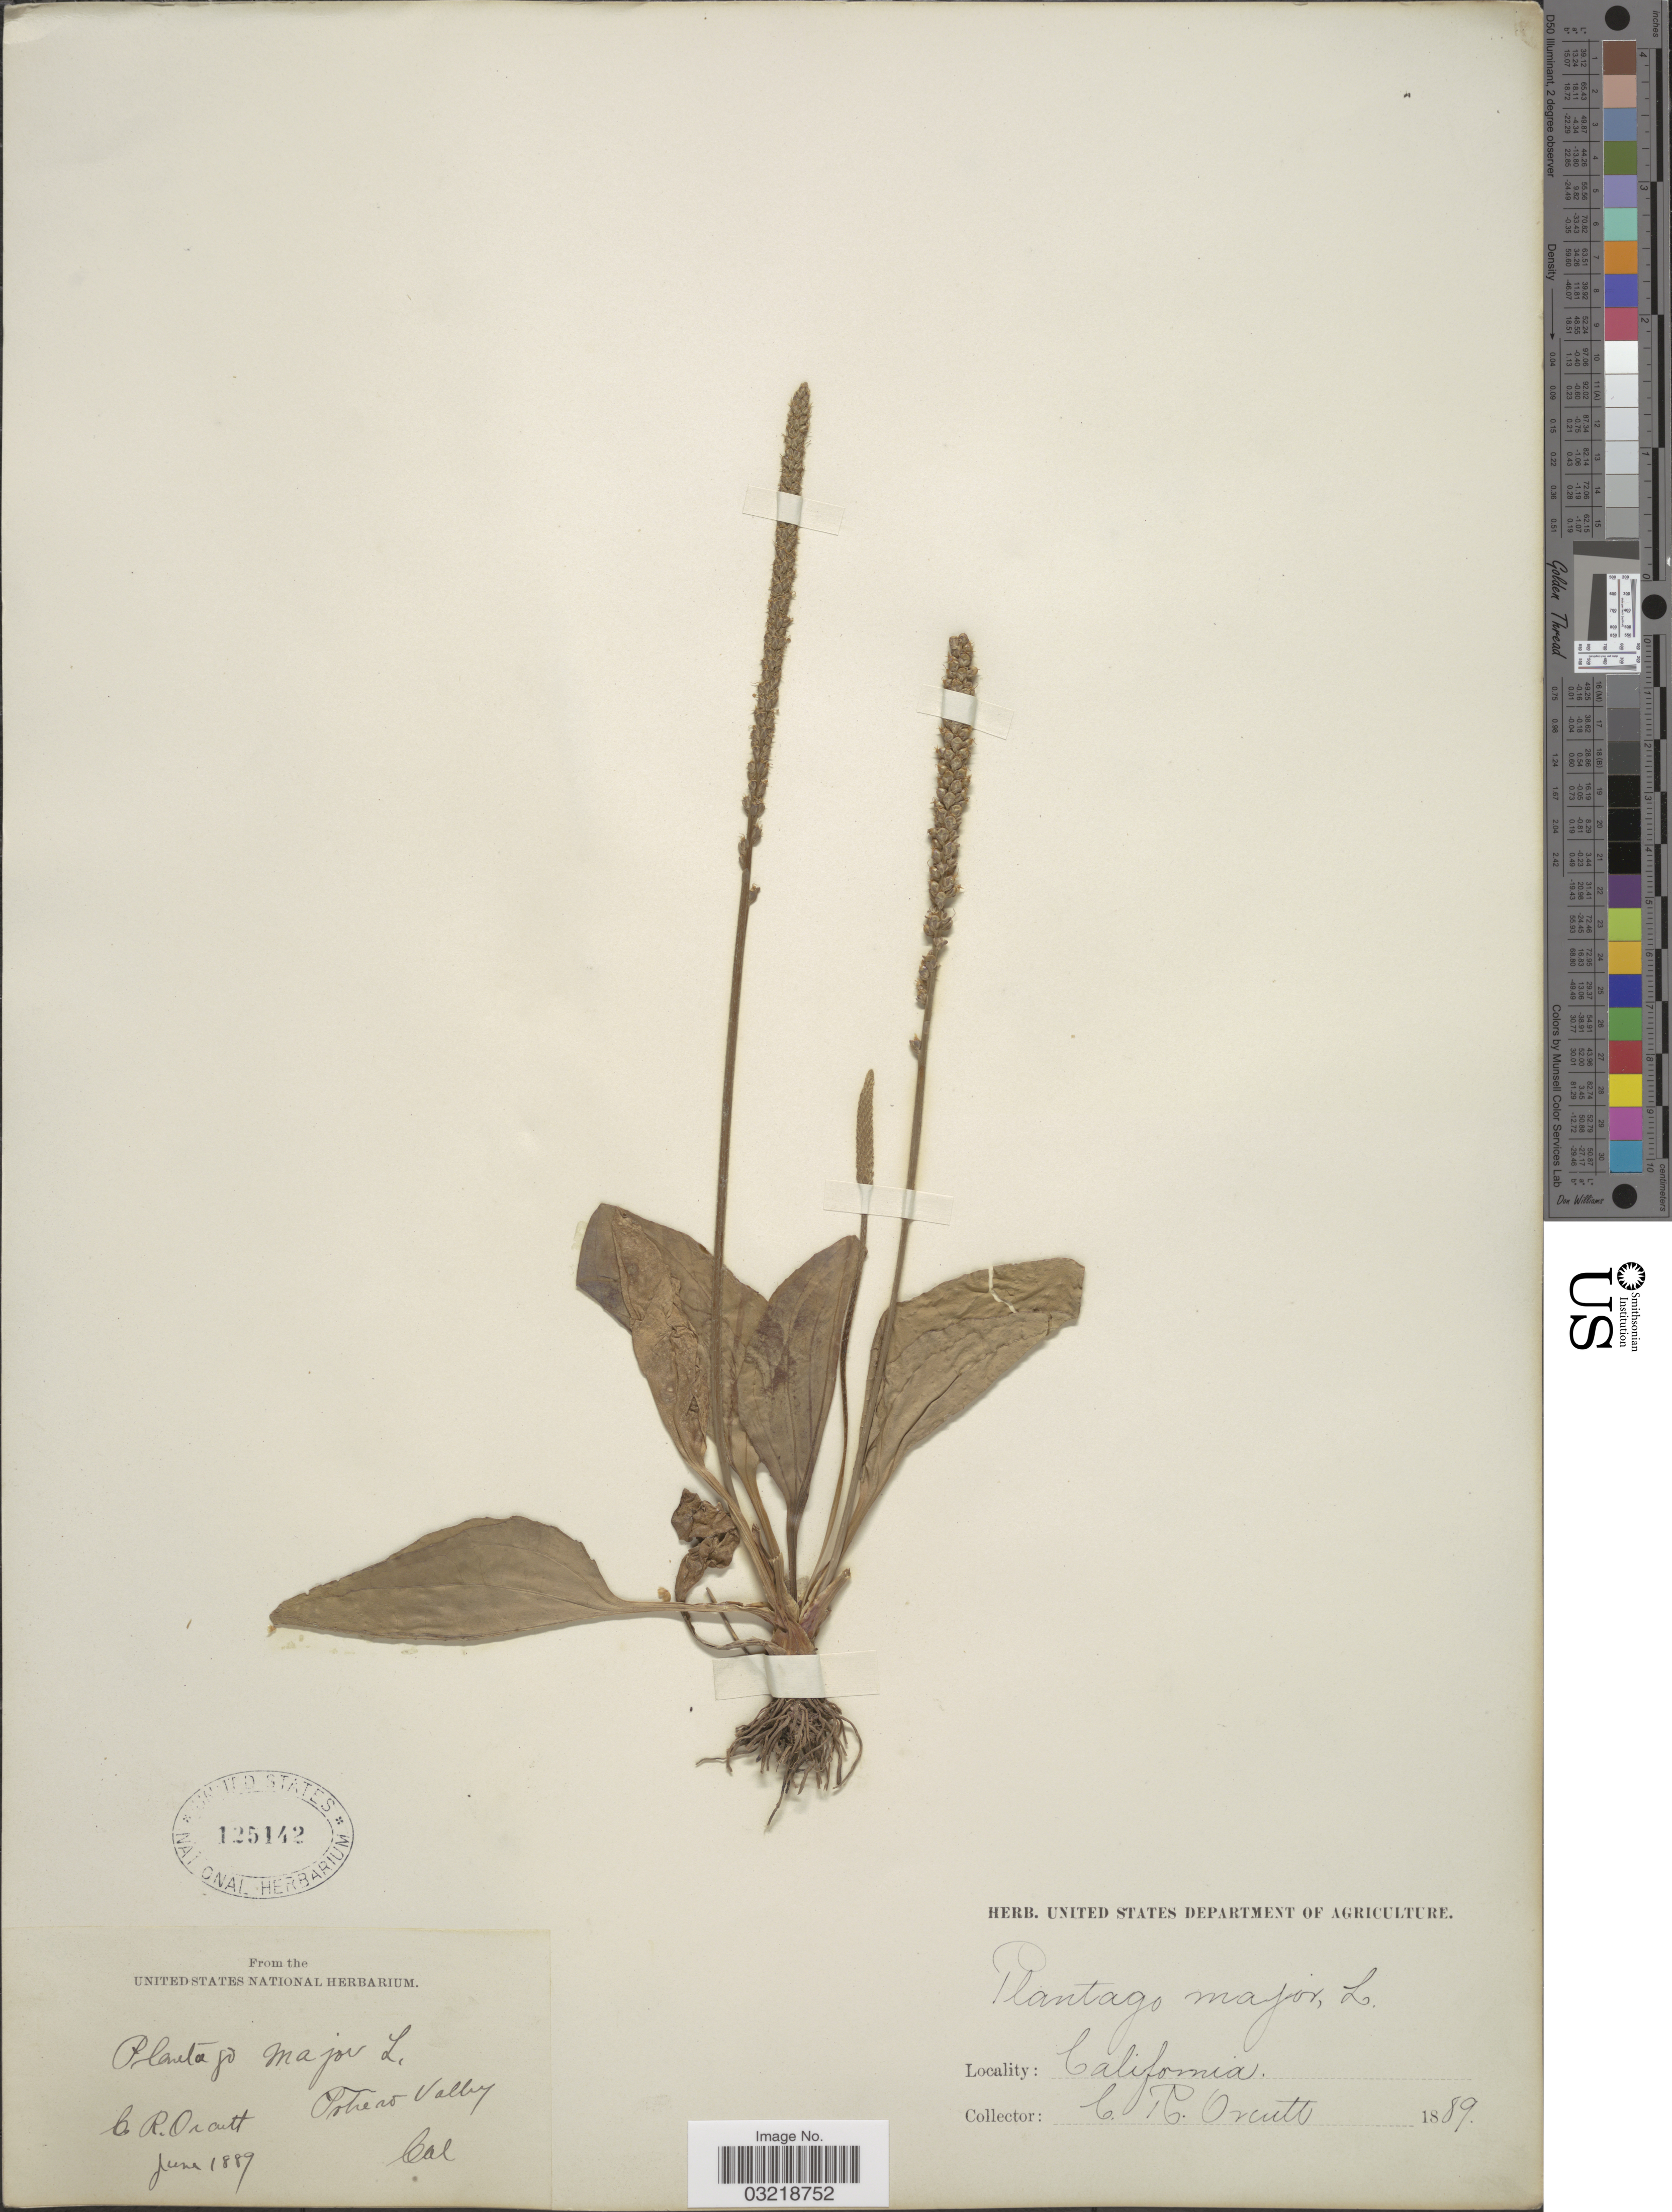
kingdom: Plantae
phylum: Tracheophyta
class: Magnoliopsida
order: Lamiales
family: Plantaginaceae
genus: Plantago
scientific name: Plantago major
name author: L.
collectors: C. R. Orcutt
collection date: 1889-06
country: United States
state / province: California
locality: Potrero Valley.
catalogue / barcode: US 125142